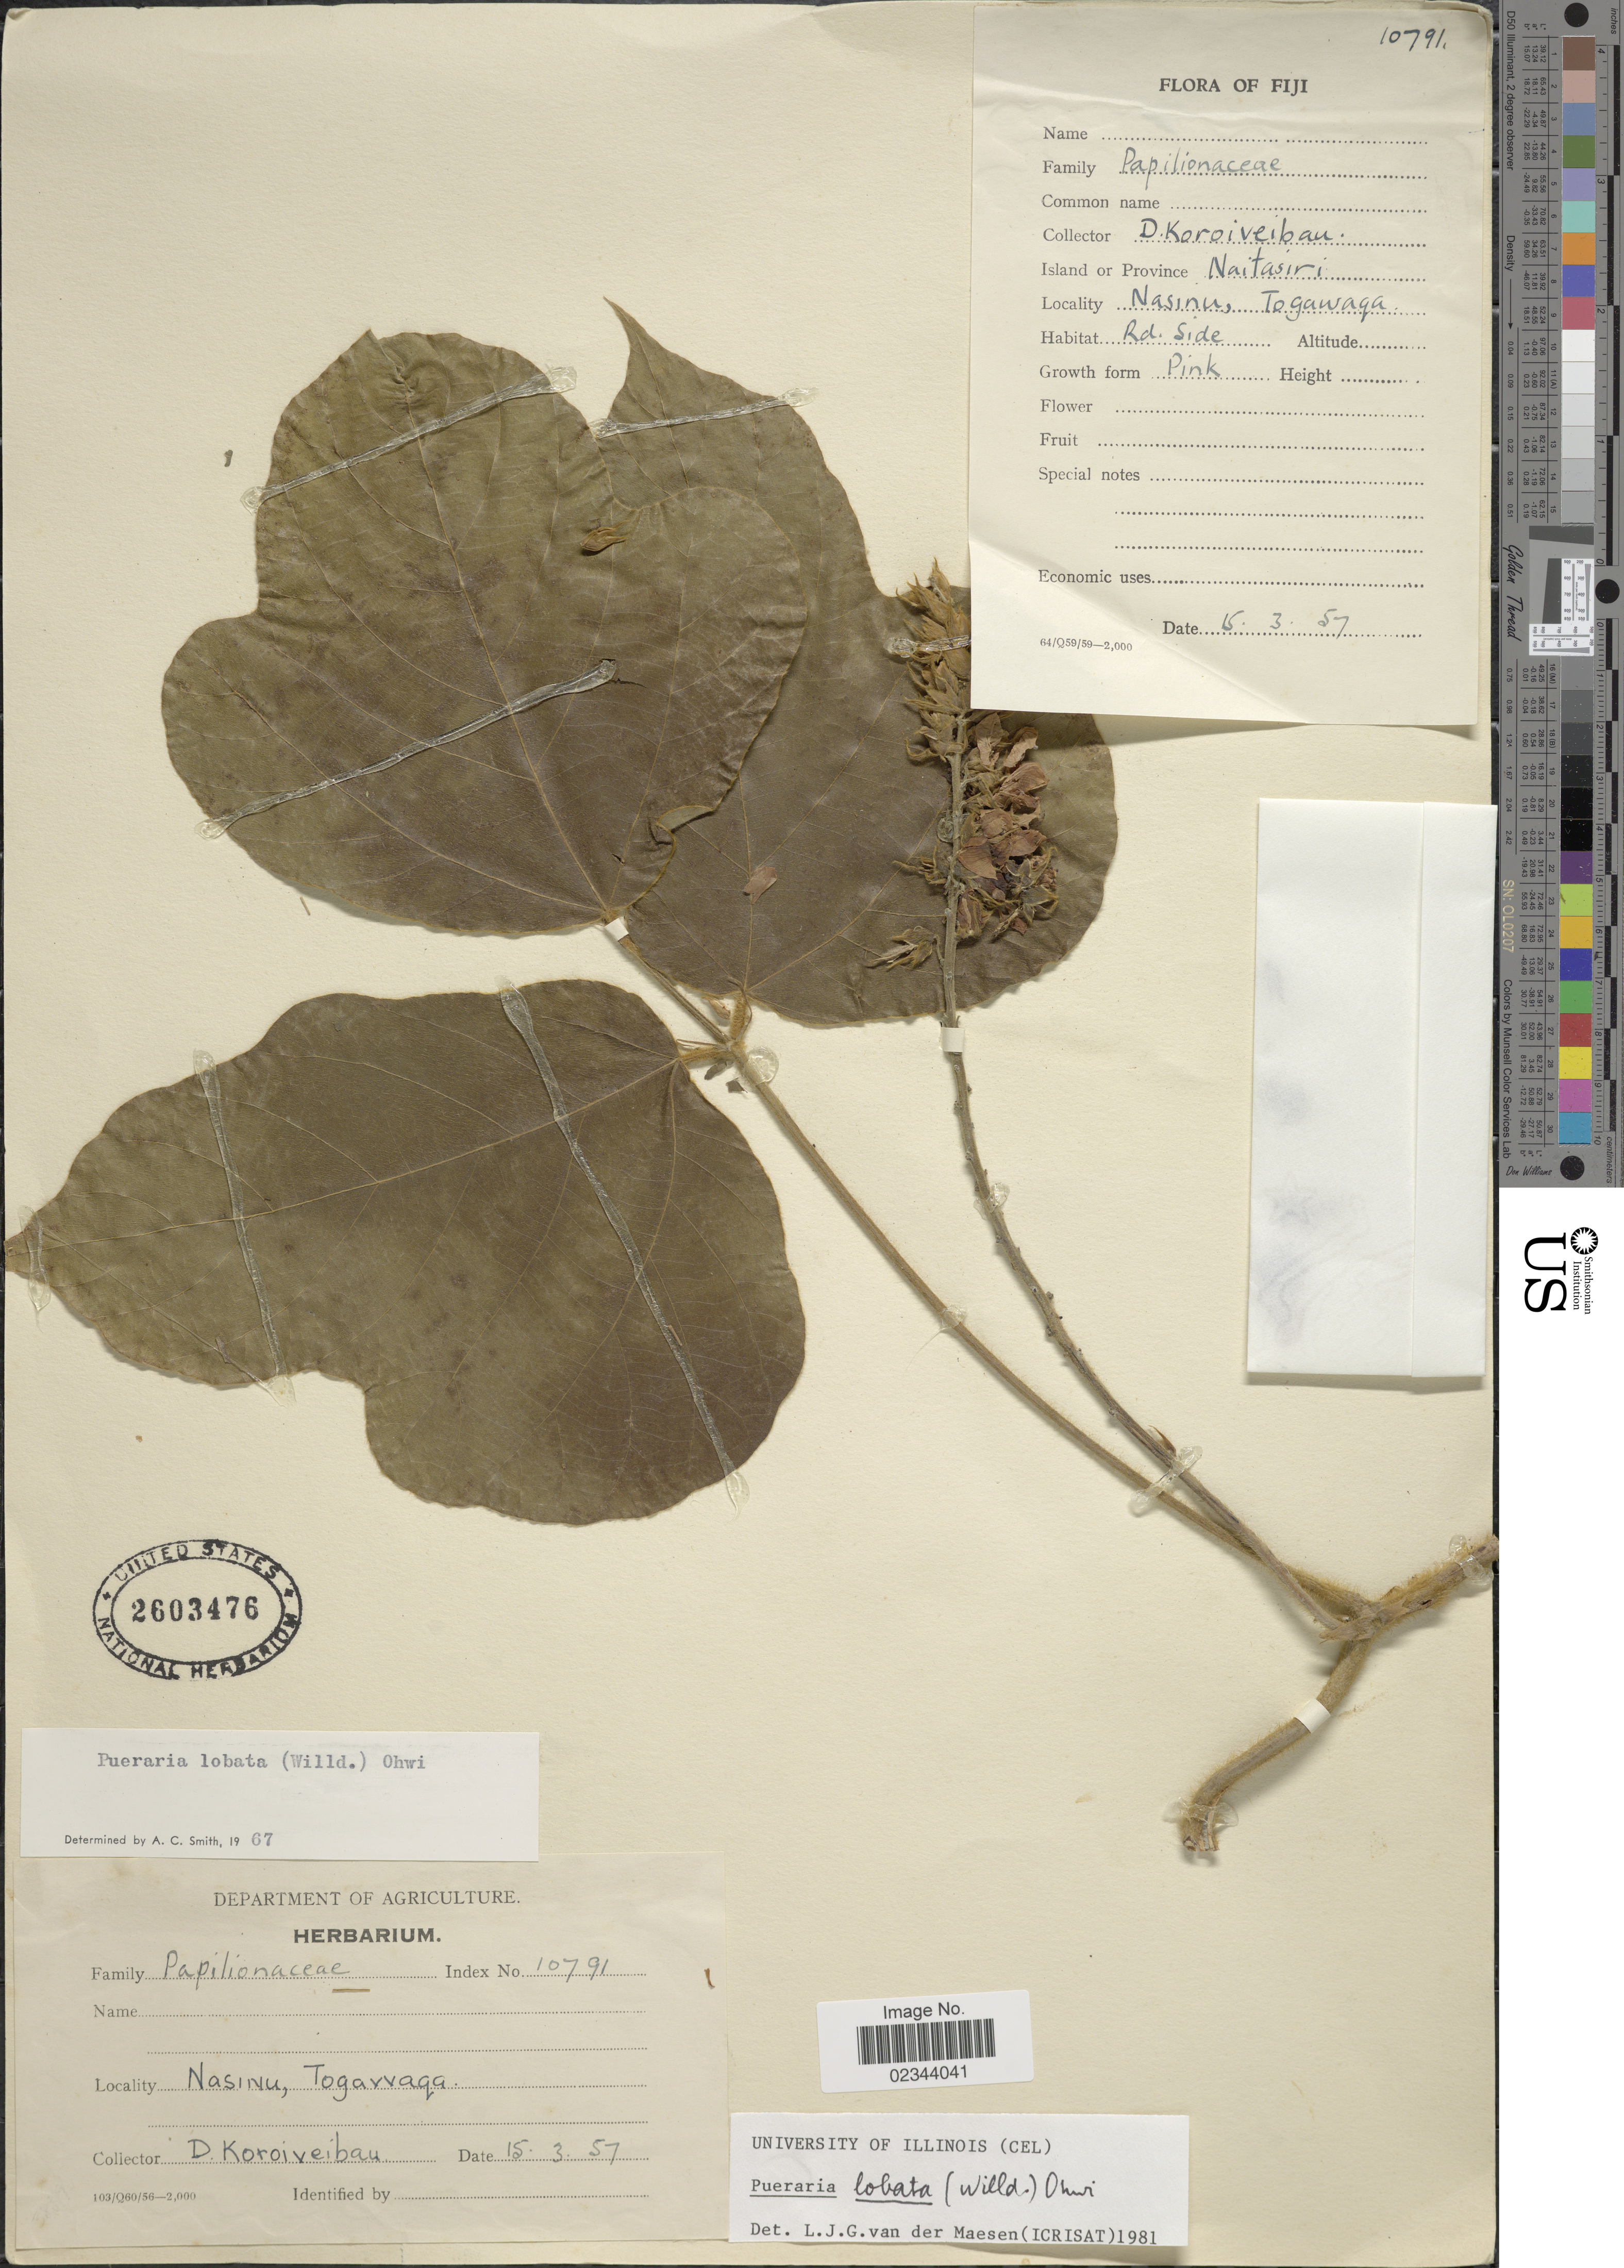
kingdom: Plantae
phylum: Tracheophyta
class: Magnoliopsida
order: Fabales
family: Fabaceae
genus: Pueraria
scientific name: Pueraria lobata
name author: (Willd.) Ohwi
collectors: D. Koroiveibau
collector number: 10791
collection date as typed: Transcribed d/m/y: 15/3/57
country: Fiji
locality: Island or Province Naitasiri, Nasinu, Togawaga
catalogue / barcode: US 2603476